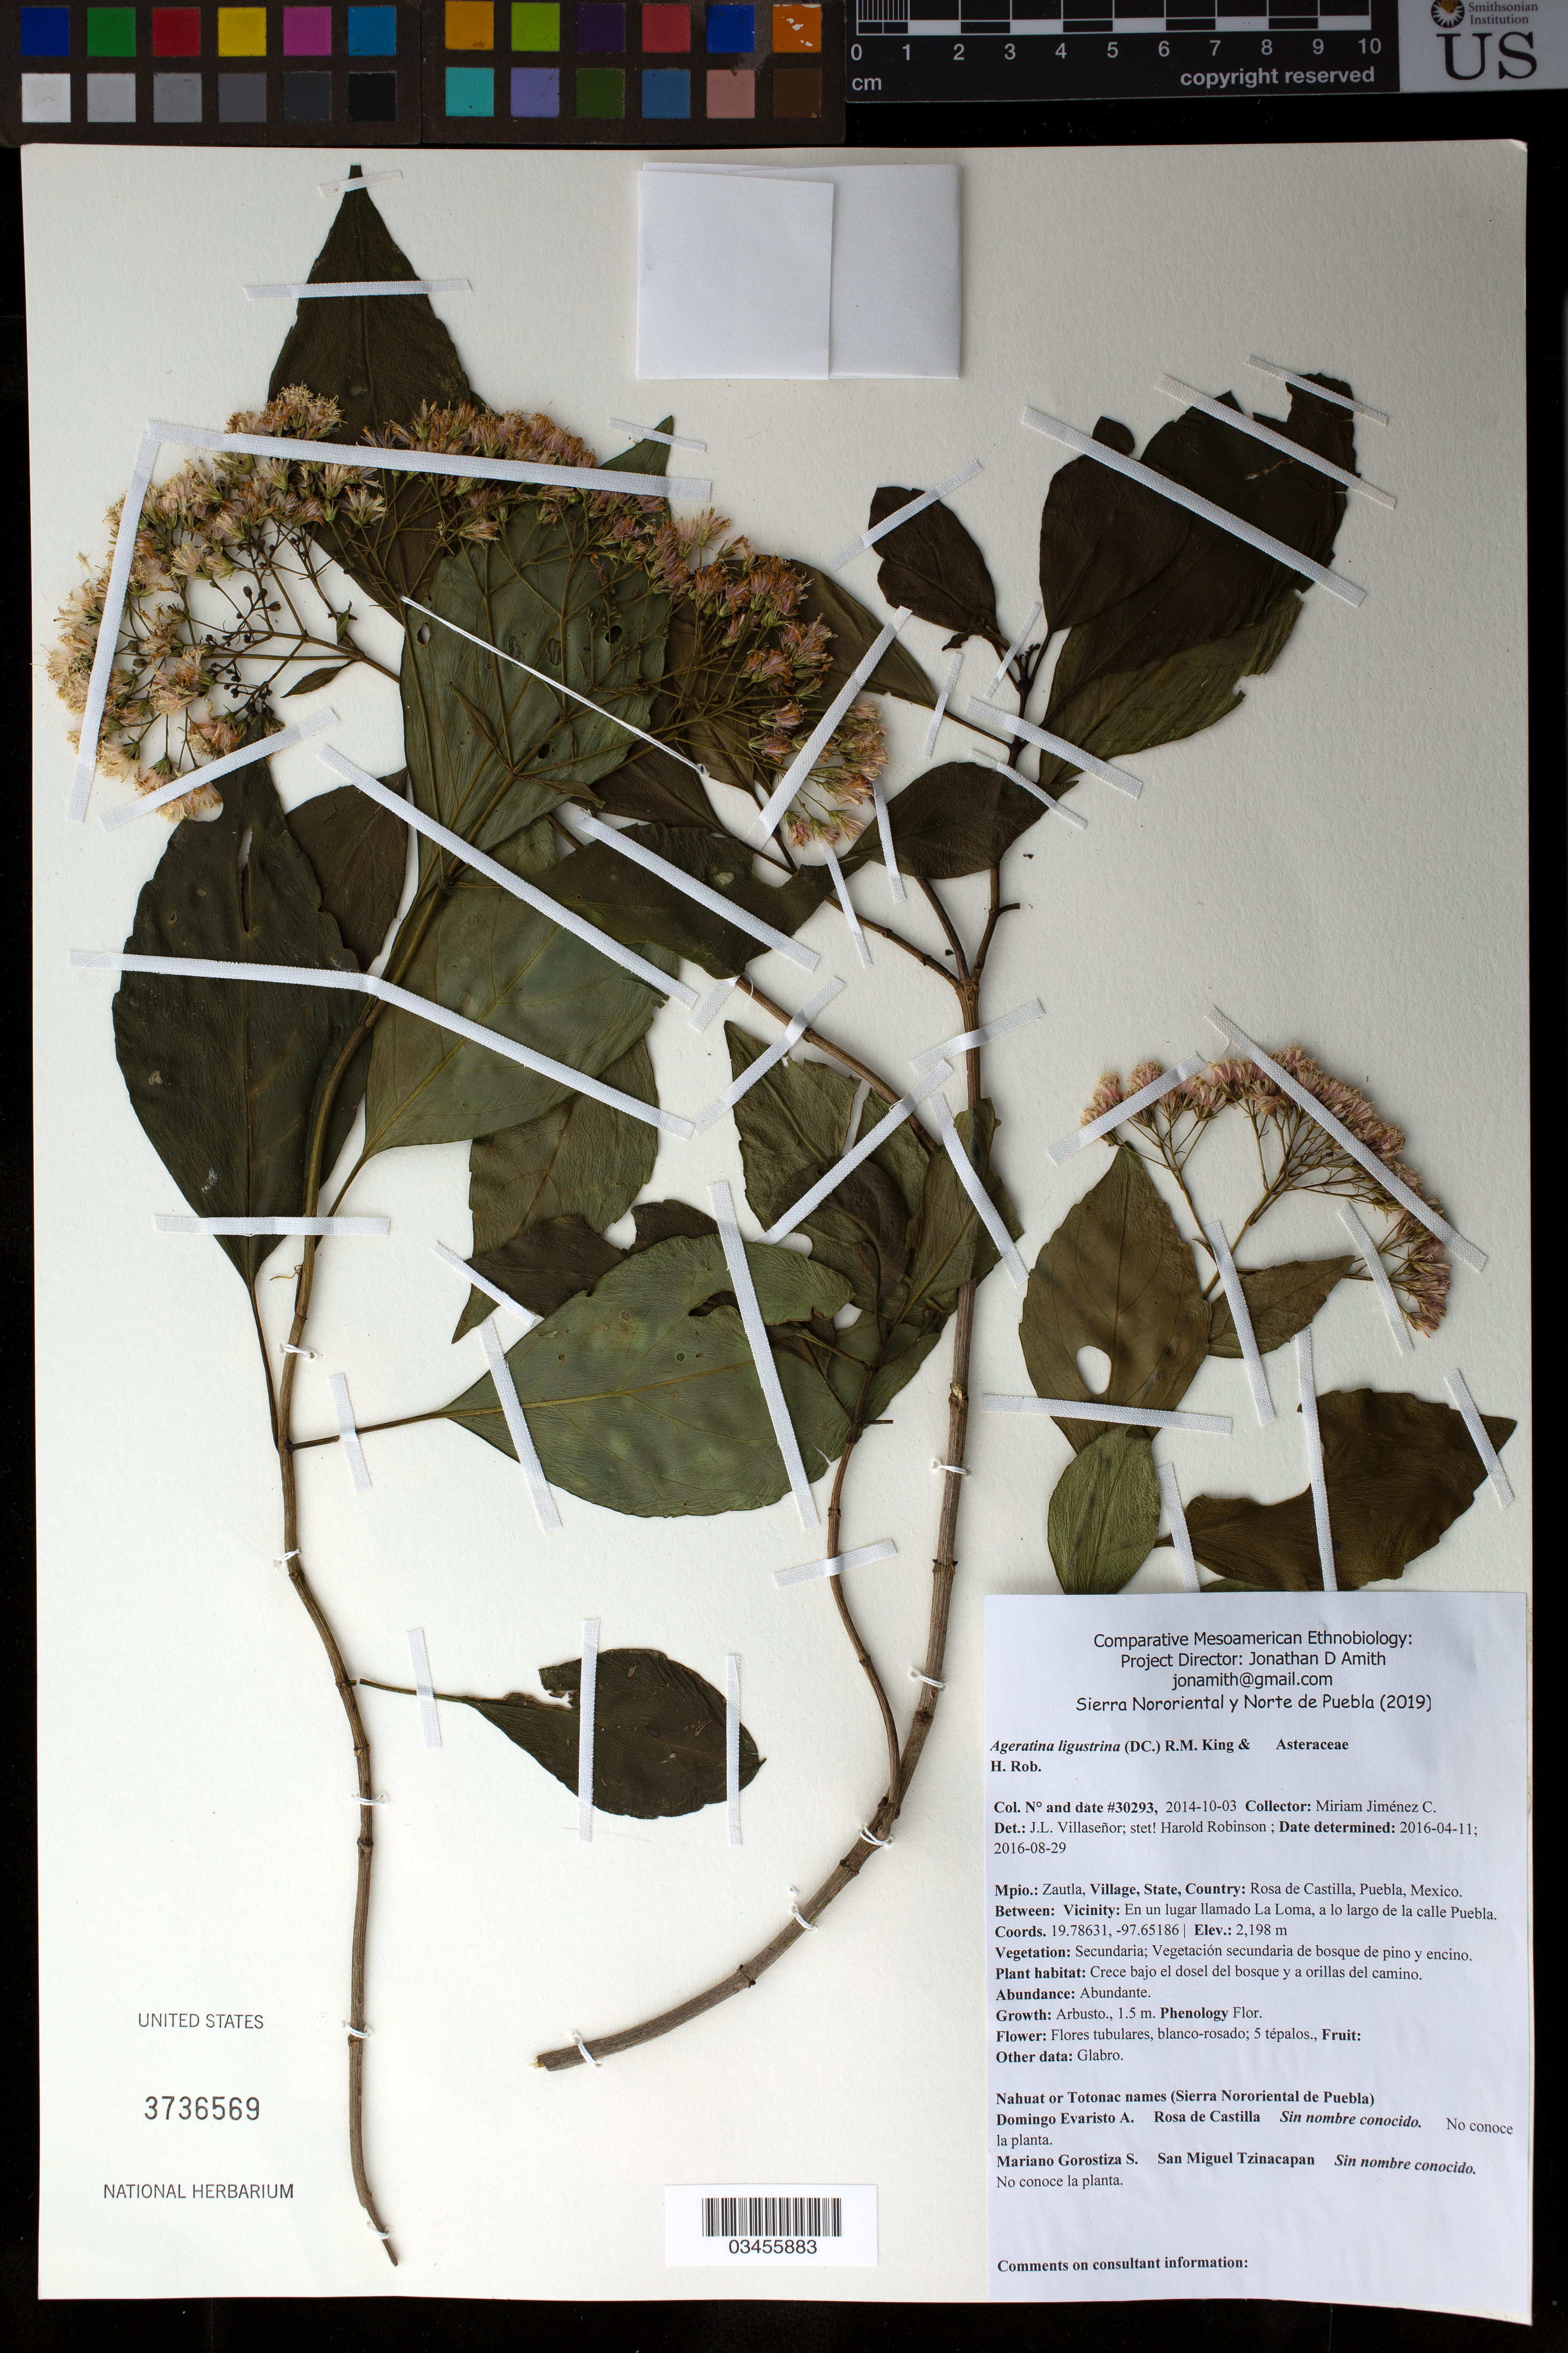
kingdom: Plantae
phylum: Tracheophyta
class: Magnoliopsida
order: Asterales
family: Asteraceae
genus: Ageratina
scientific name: Ageratina ligustrina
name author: (DC.) R.M. King & H. Rob.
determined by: Robinson, Harold E., (US)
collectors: M. Jiménez Chimil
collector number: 30293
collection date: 2014-10-03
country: México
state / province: Puebla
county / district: Zautla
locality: PUEBLO: Rosa de Castilla; LOCALIDAD EXACTA: En La Loma, a lo largo de la calle Puebla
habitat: Vegetación secundaria de bosque de pino y encino; bajo el dosel del bosque y a orillas del camino.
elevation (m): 2198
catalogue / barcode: US 3736569